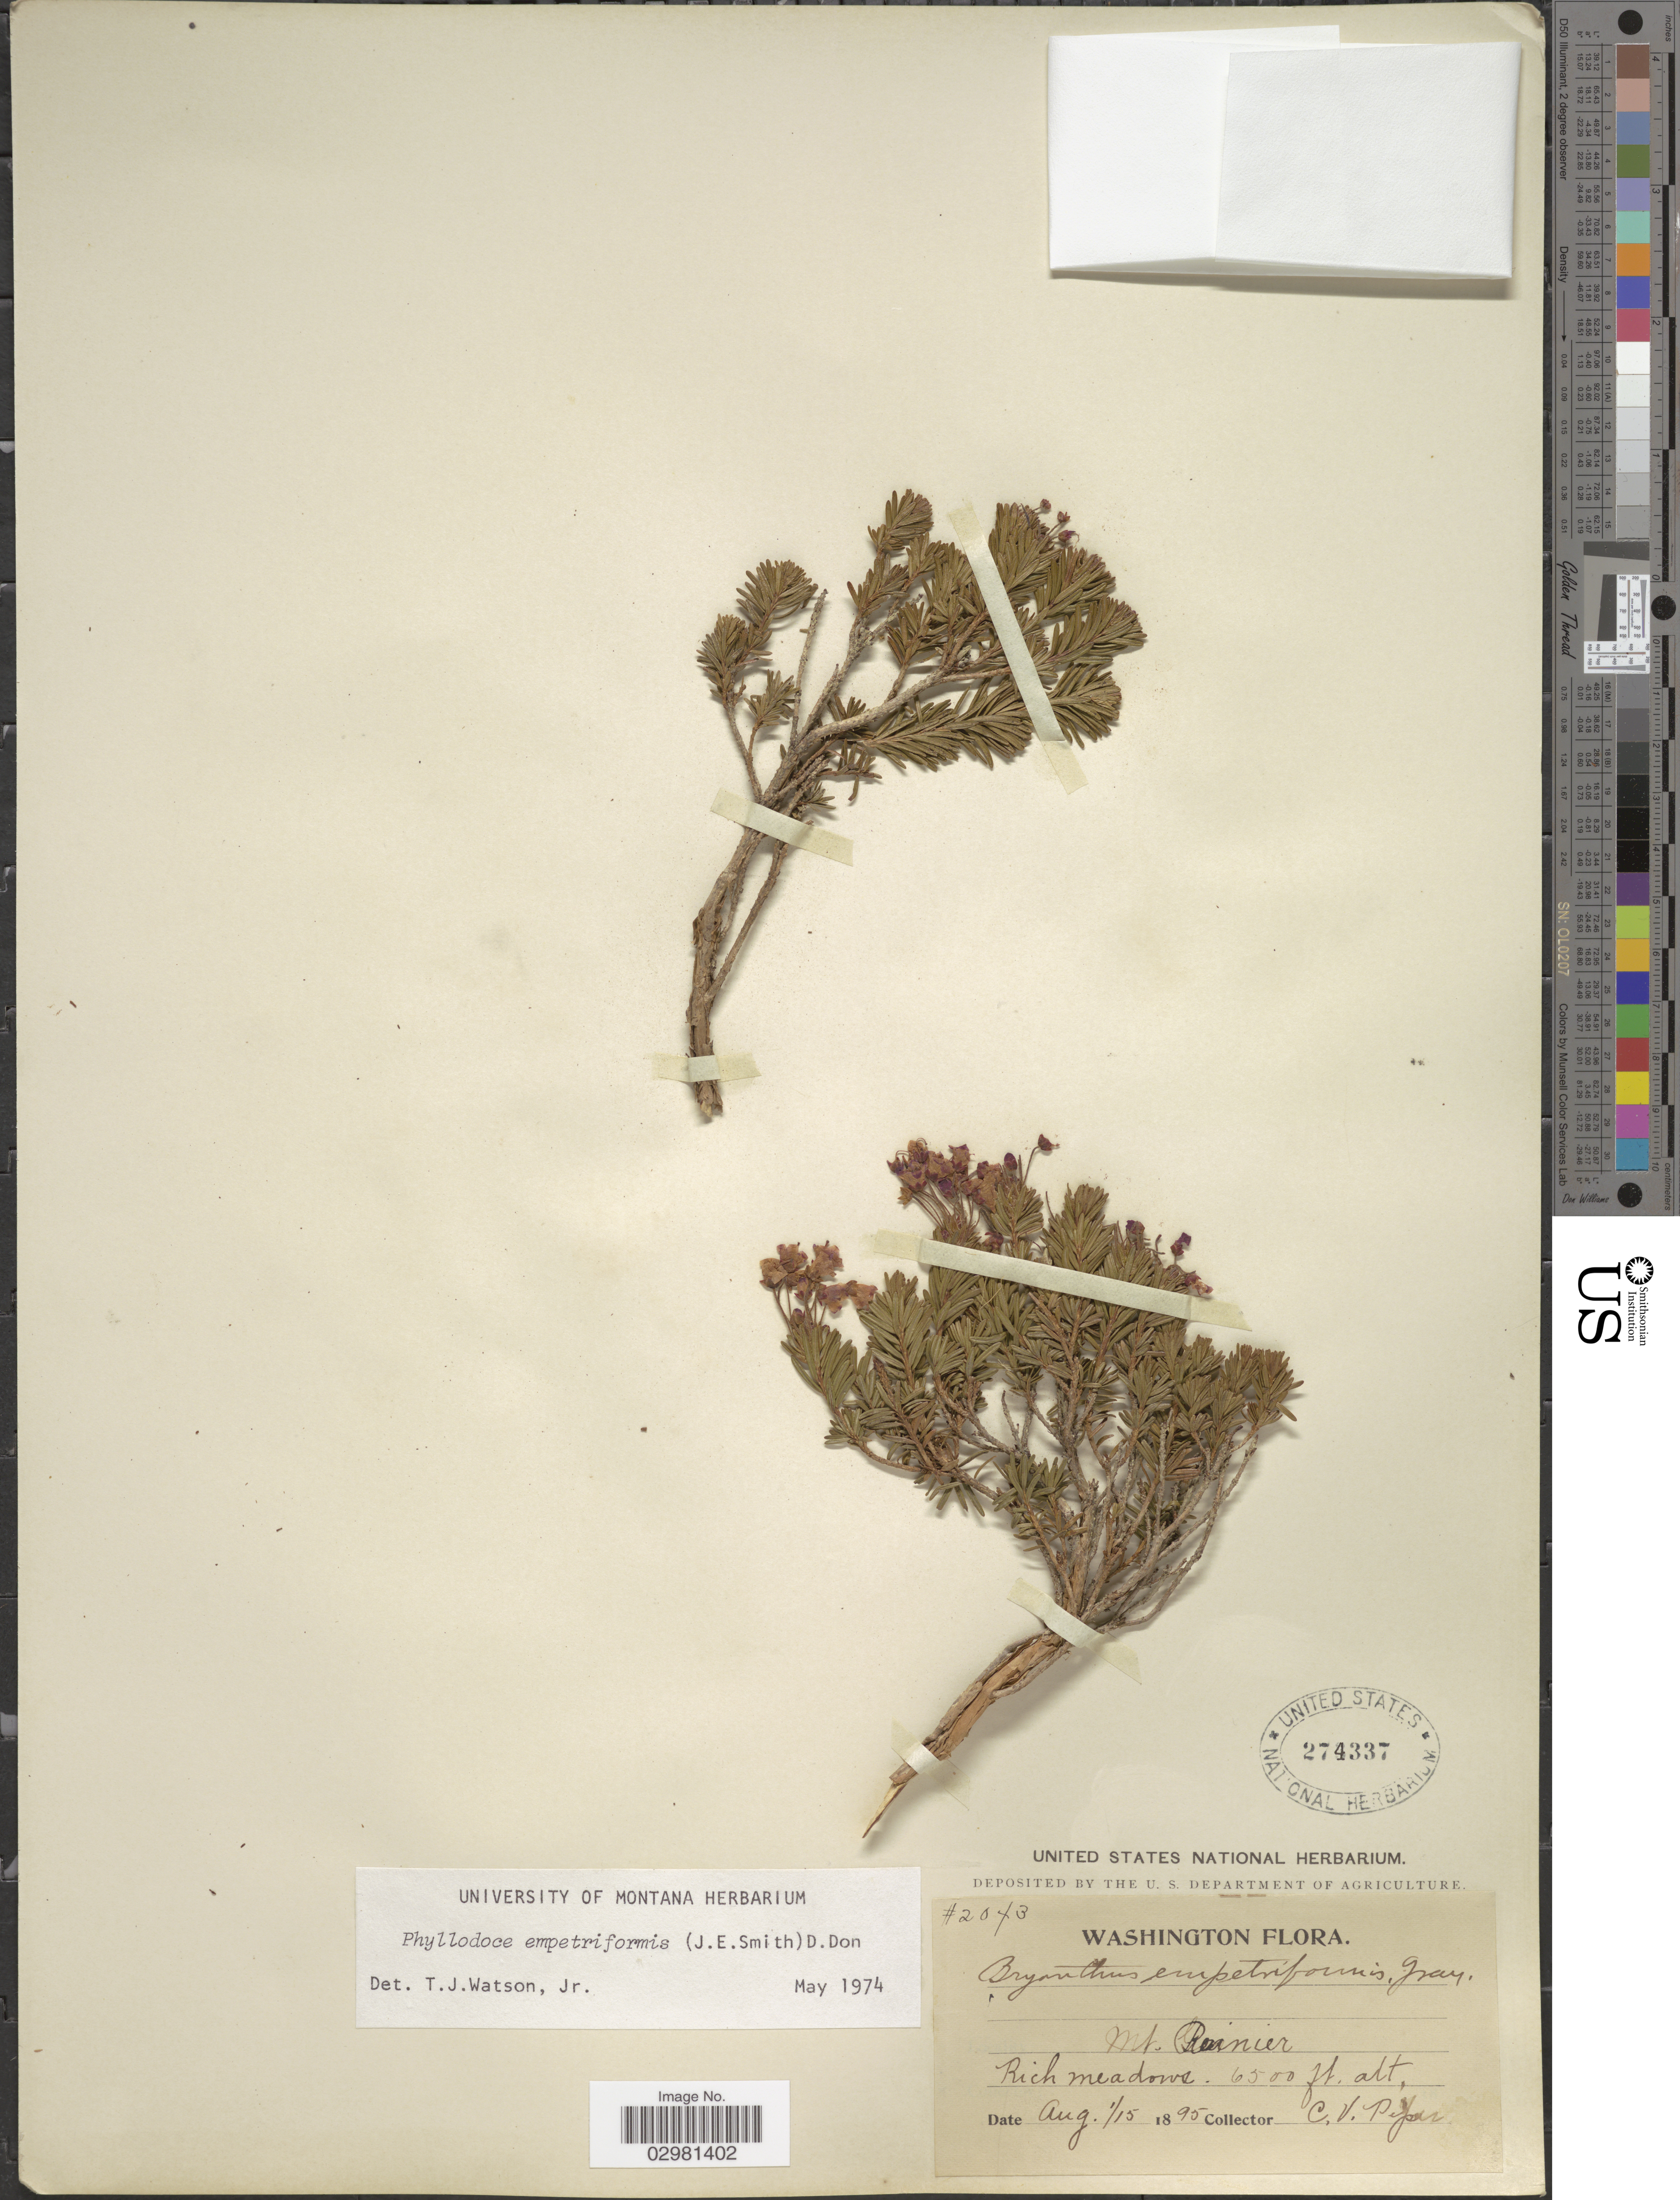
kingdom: Plantae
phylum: Tracheophyta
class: Magnoliopsida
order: Ericales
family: Ericaceae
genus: Phyllodoce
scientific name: Phyllodoce empetiformis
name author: (Small) D. Don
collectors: C. V. Piper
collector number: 2043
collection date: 1895-08-01/1895-08-15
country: United States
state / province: Washington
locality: Mt. Rainier.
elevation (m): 1981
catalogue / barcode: US 274337